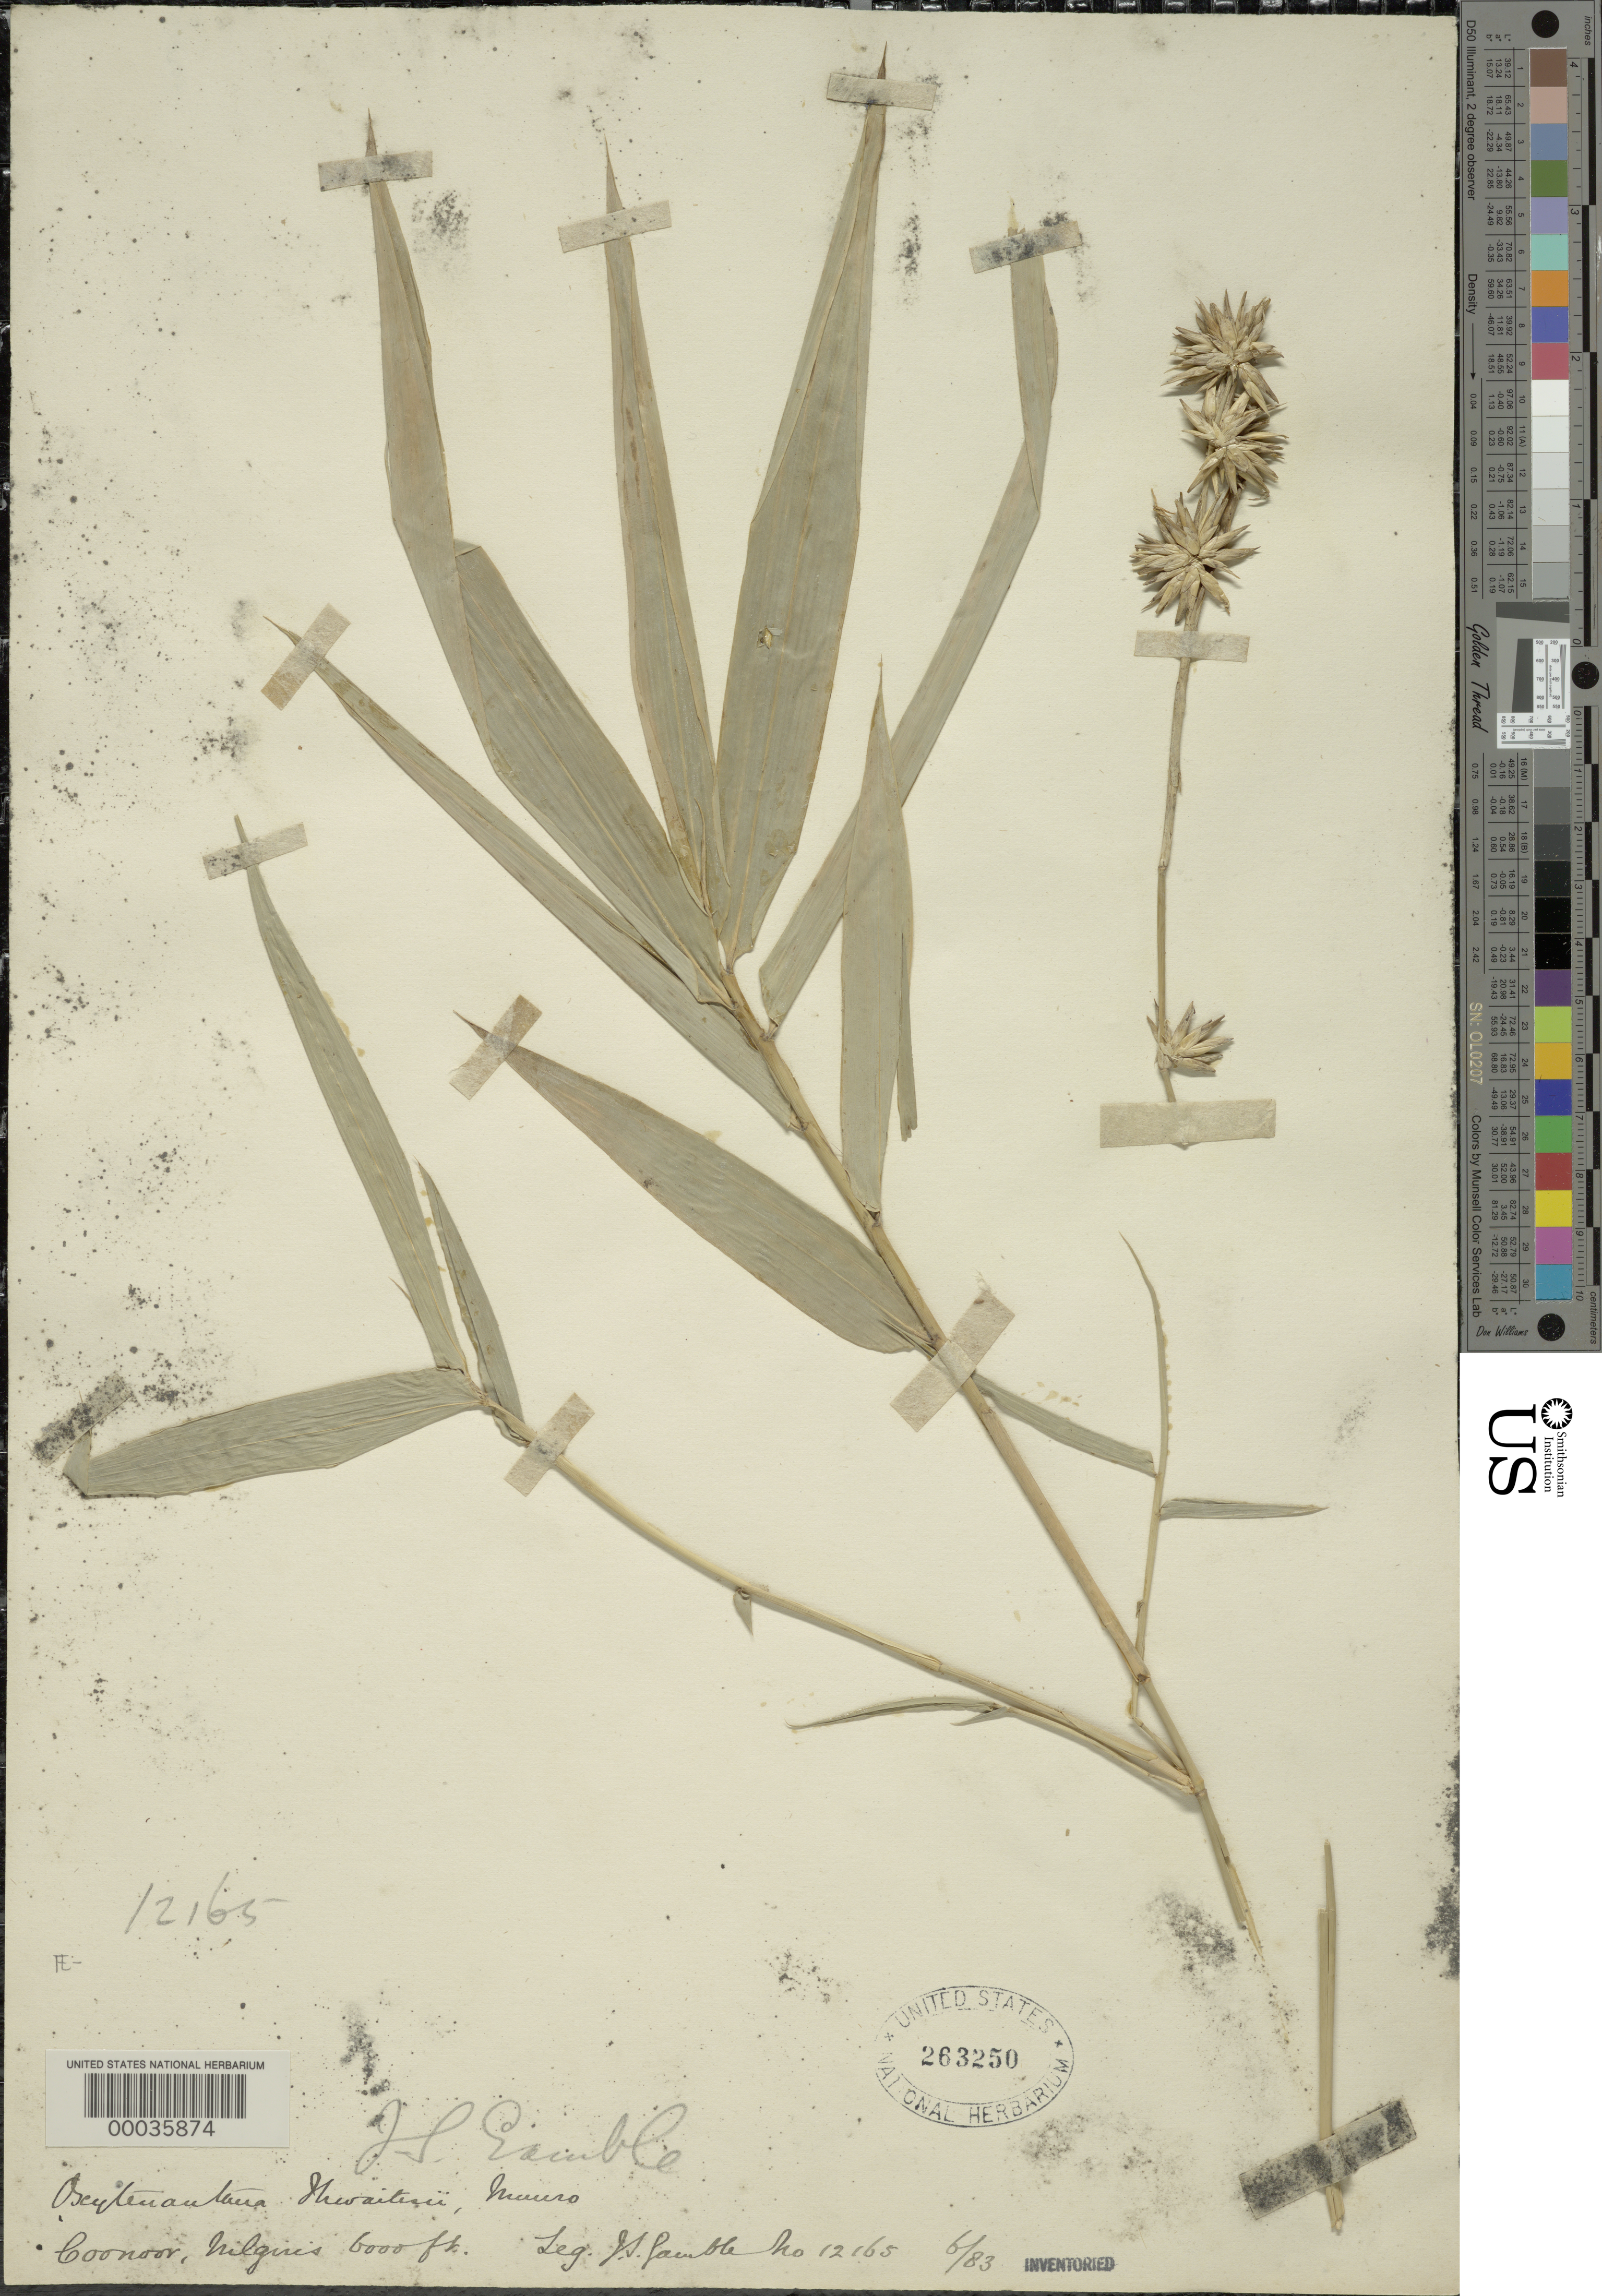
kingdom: Plantae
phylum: Tracheophyta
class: Liliopsida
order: Poales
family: Poaceae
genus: Dendrocalamus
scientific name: Dendrocalamus monadelphus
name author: Thwaites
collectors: J. S. Gamble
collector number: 12165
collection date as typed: Jun 1883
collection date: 1883-06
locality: Coonor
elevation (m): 183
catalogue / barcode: US 263250